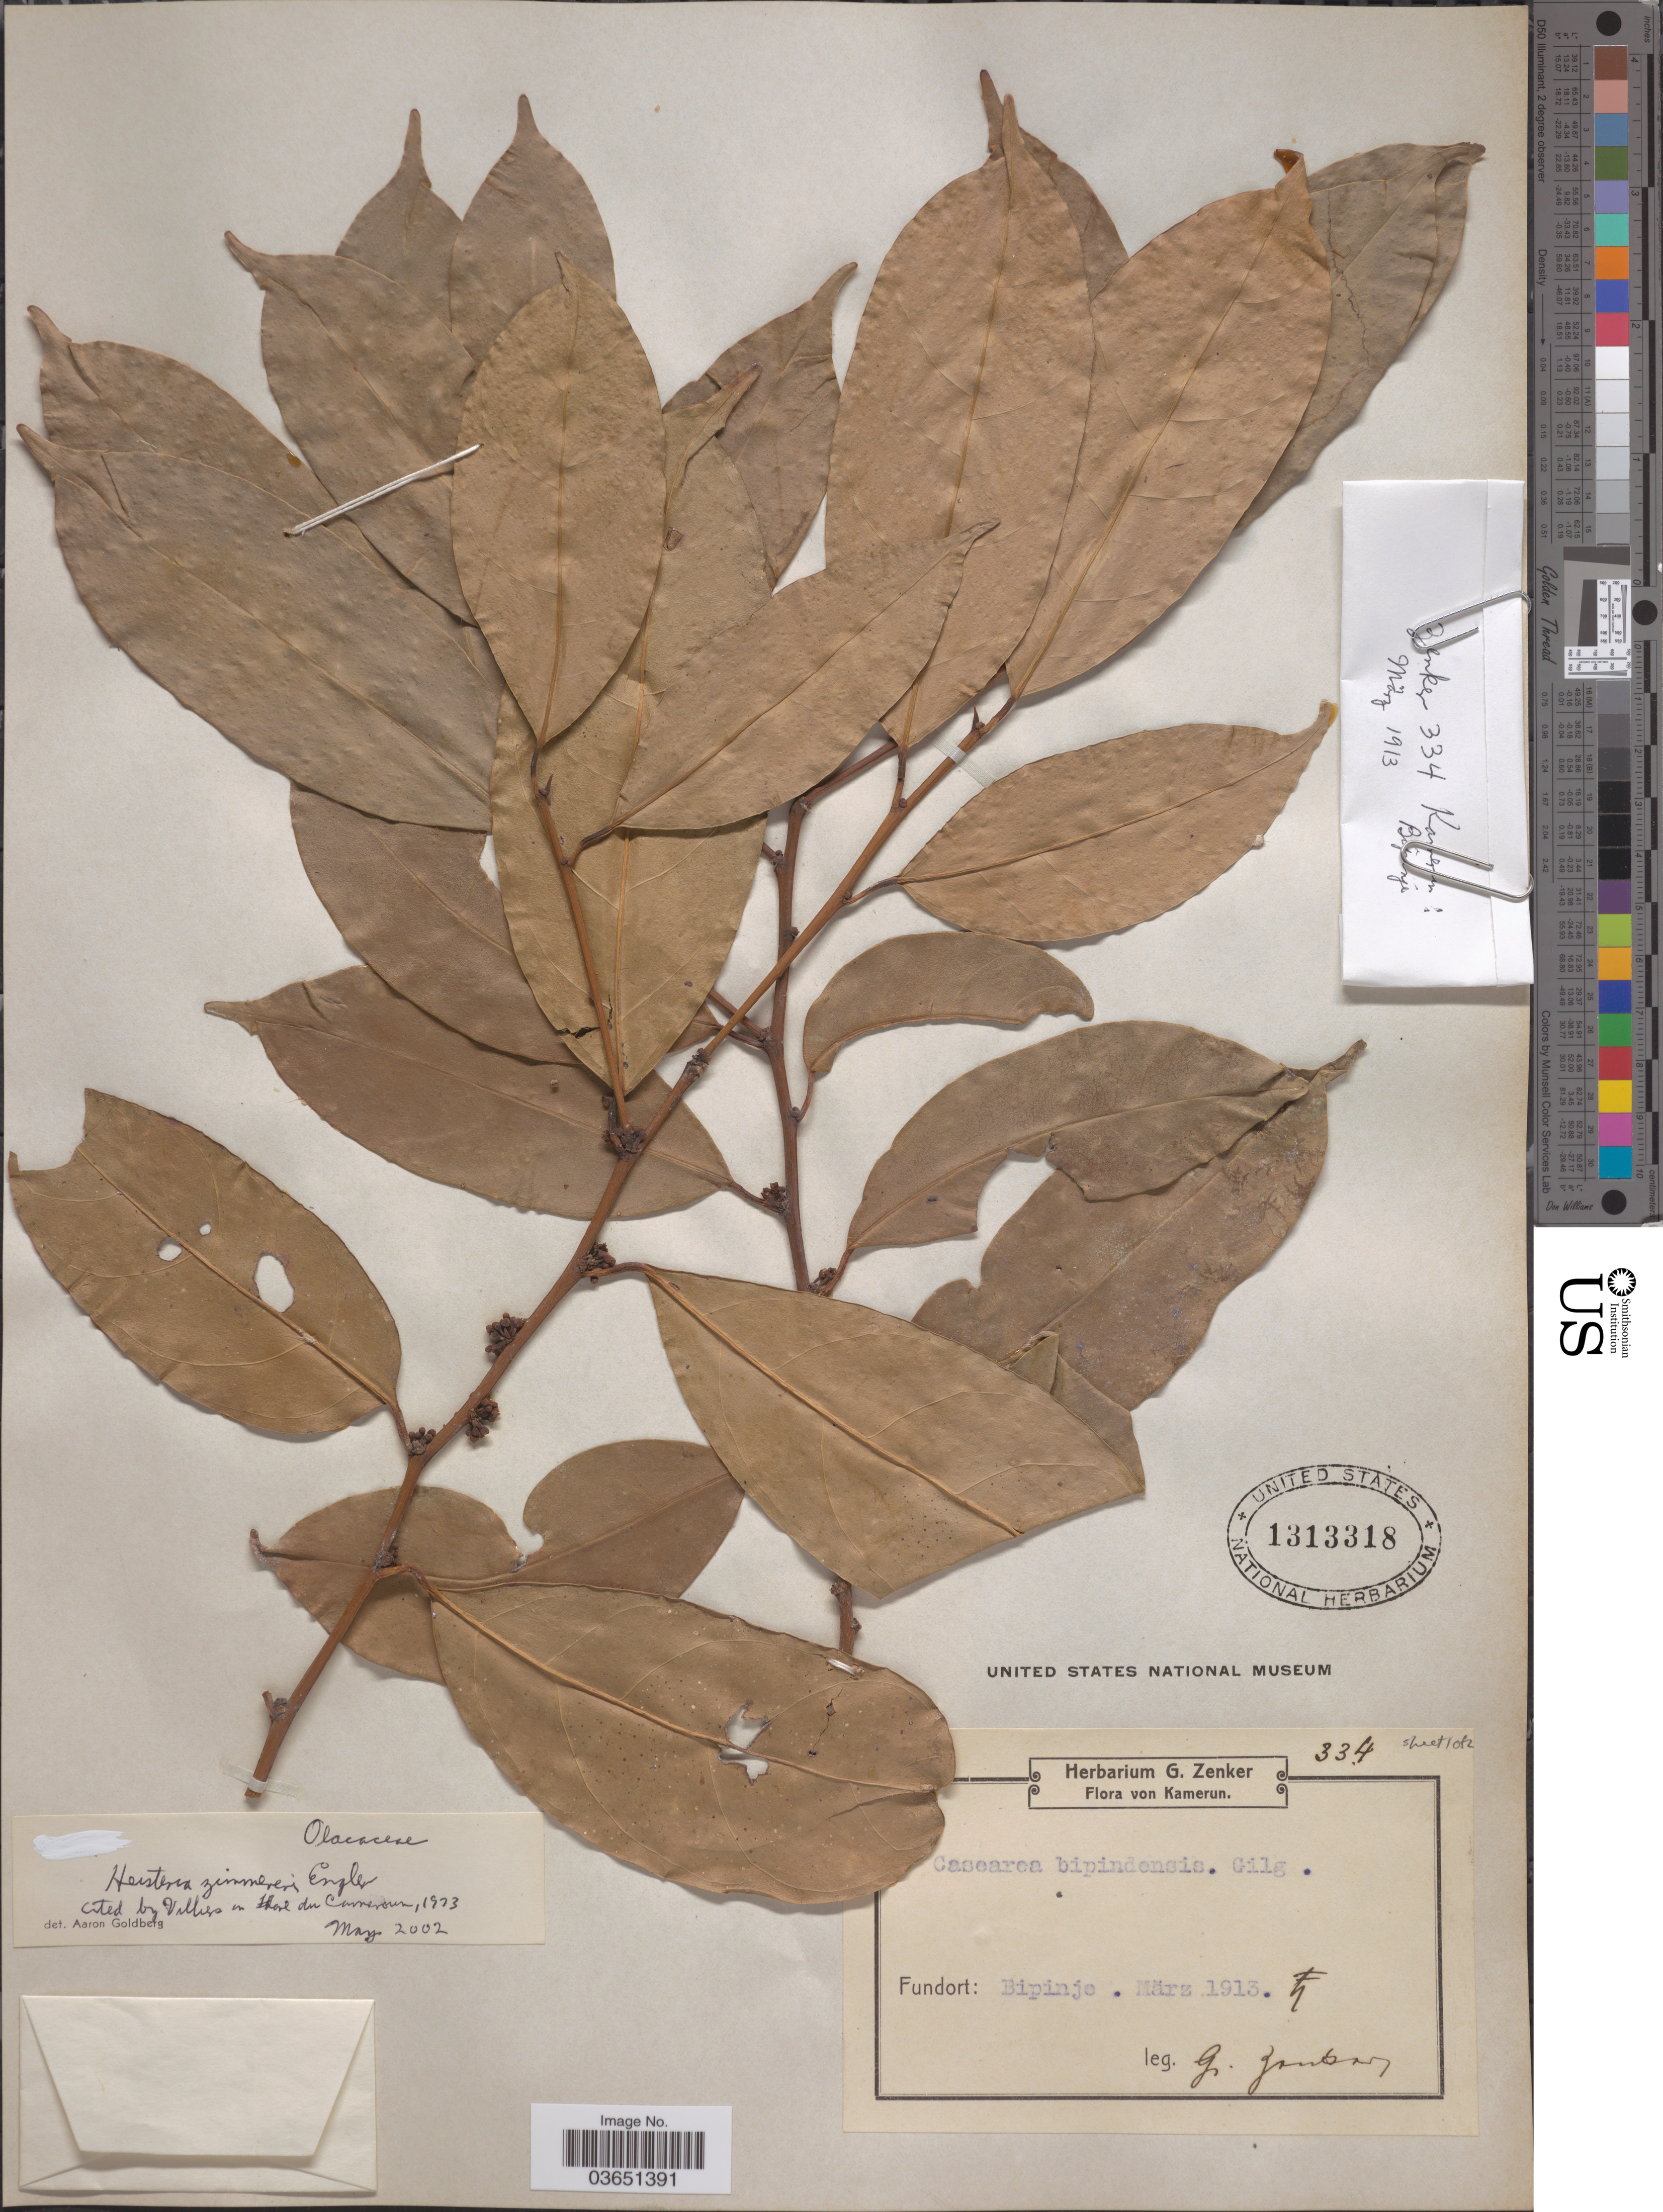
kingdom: Plantae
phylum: Tracheophyta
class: Magnoliopsida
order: Santalales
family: Erythropalaceae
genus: Heisteria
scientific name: Heisteria zimmereri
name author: Engl.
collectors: G. A. Zenker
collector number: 334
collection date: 1913-03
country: Cameroon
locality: Bipinje.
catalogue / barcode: US 1313318